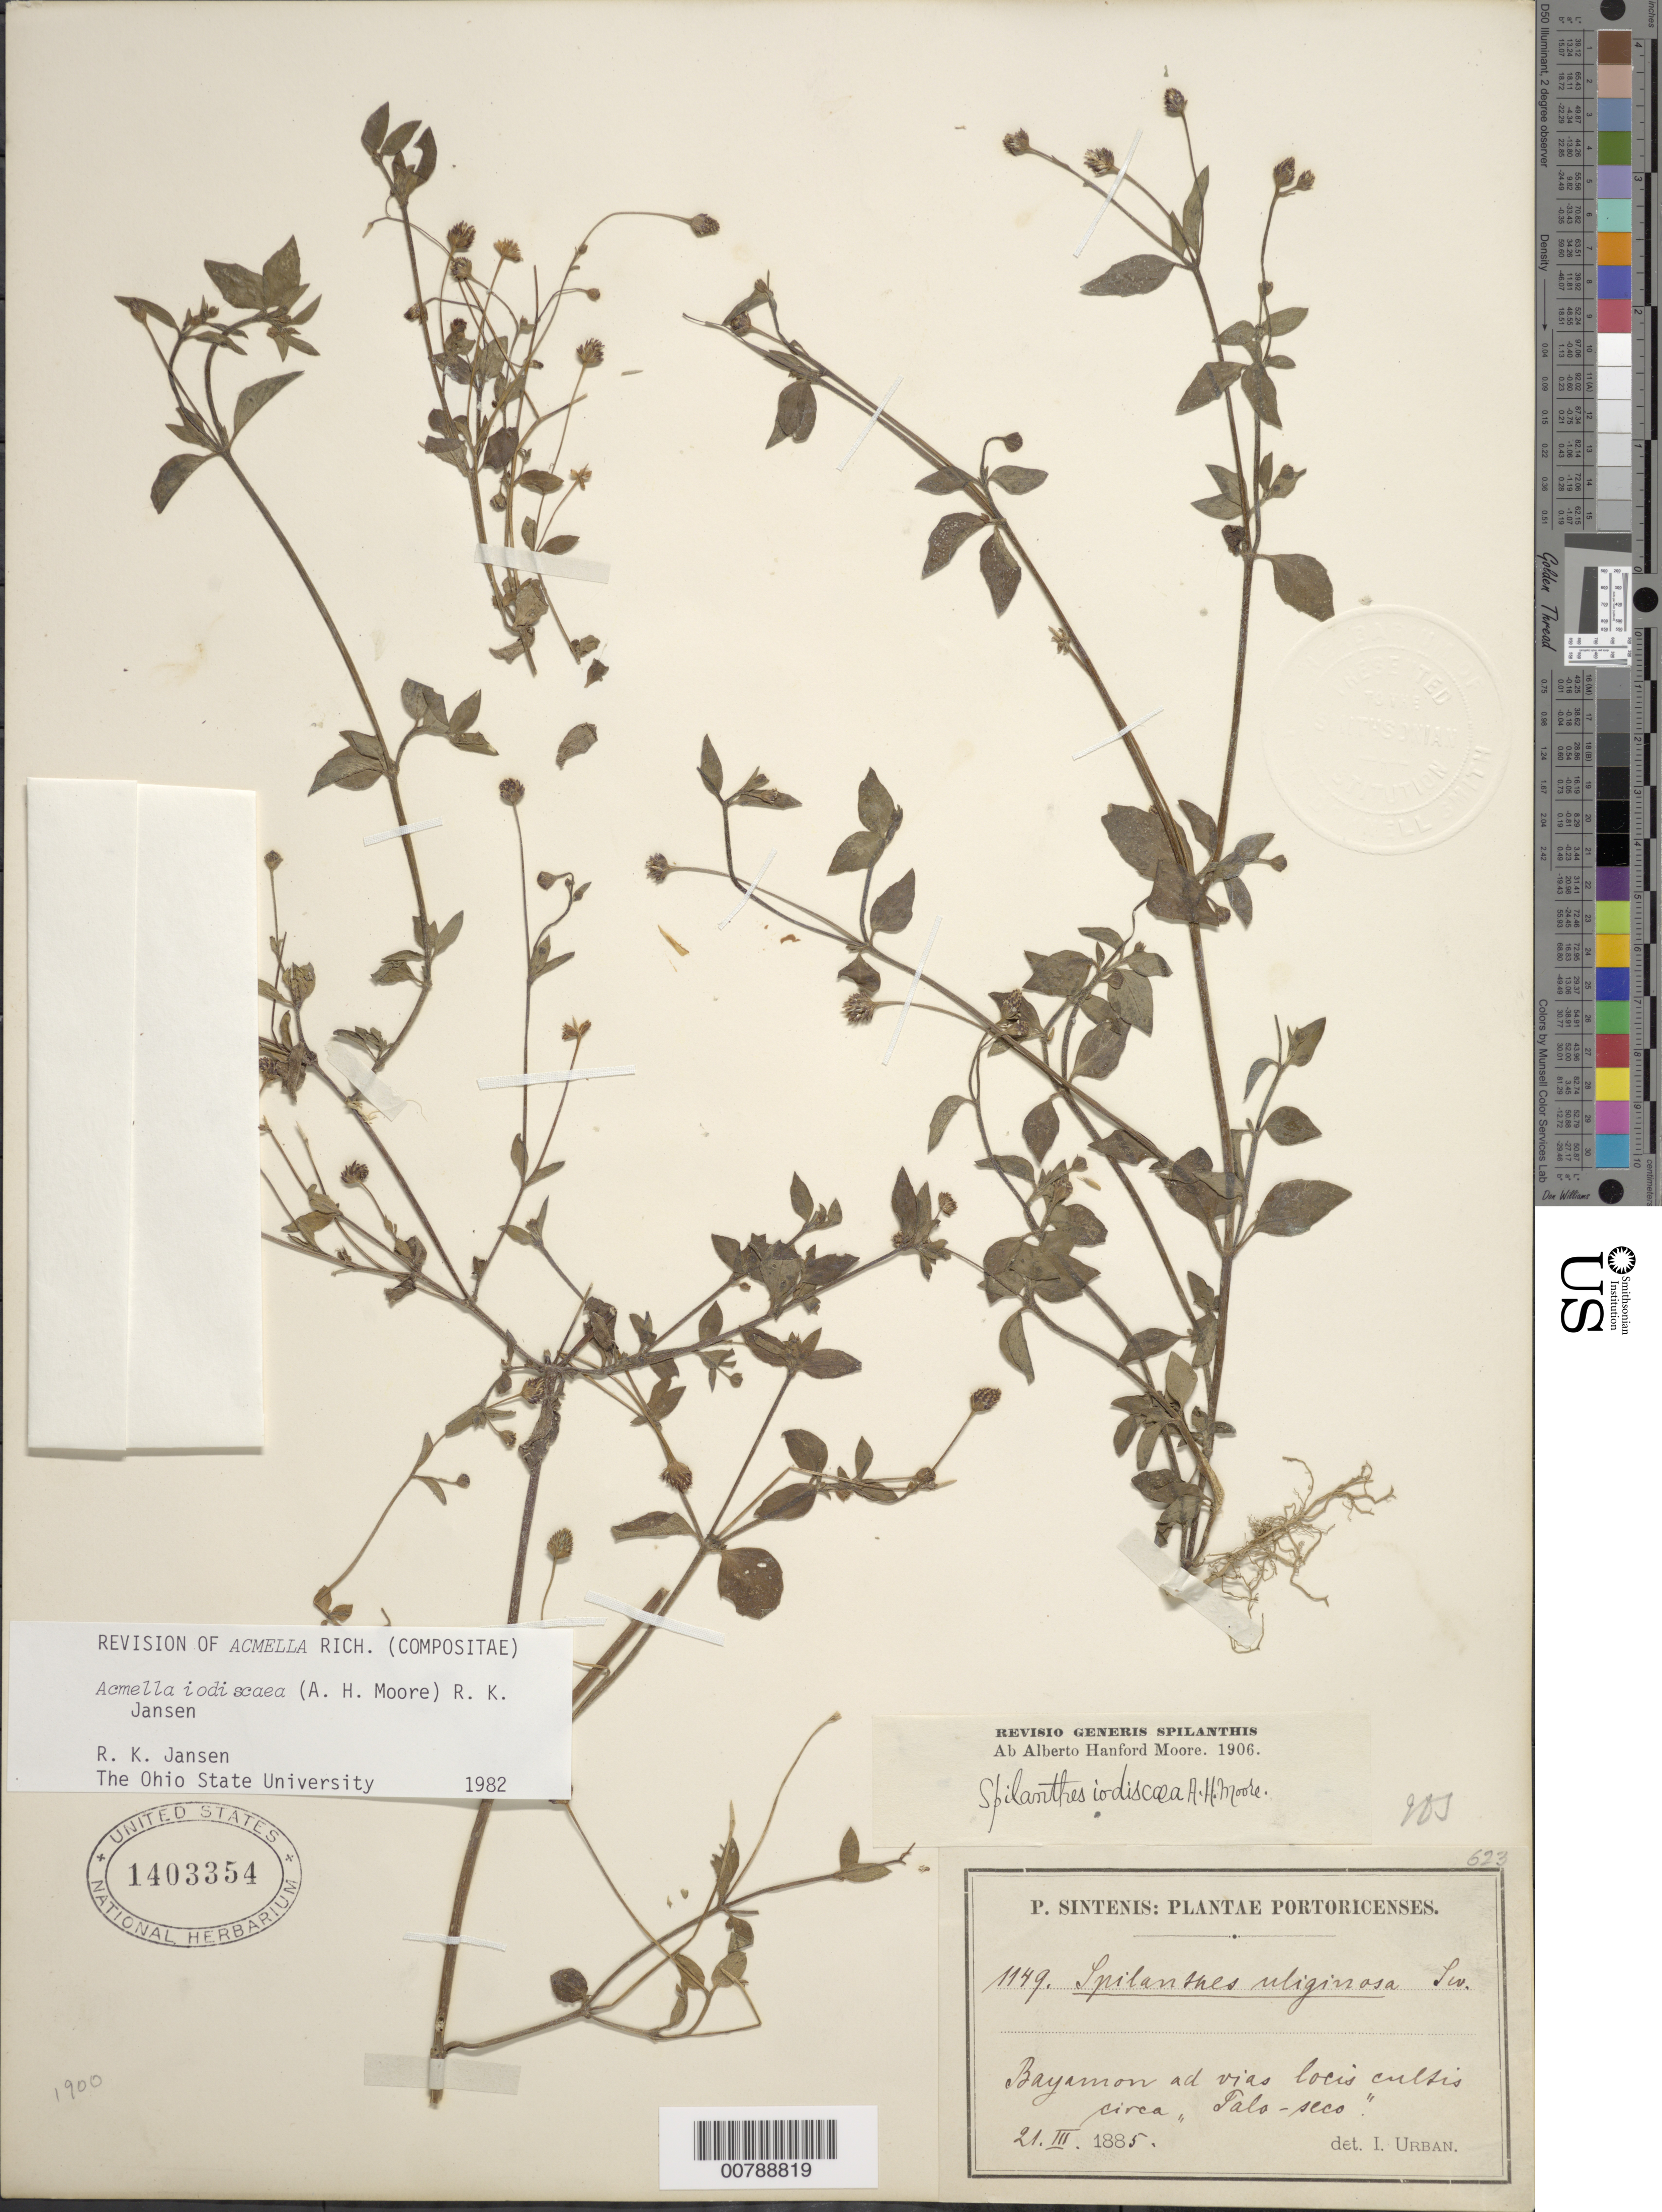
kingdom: Plantae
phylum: Tracheophyta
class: Magnoliopsida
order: Asterales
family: Asteraceae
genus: Acmella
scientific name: Acmella iodiscaea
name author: (A.H. Moore) R.K. Jansen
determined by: Jansen, R. K.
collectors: P. Sintenis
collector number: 1149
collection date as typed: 21 Mar 1885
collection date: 1885-03-21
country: Puerto Rico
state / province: Bayamón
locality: Bayamon ad vias locis cultis circa "Palo-Seco"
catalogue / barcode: US 1403354